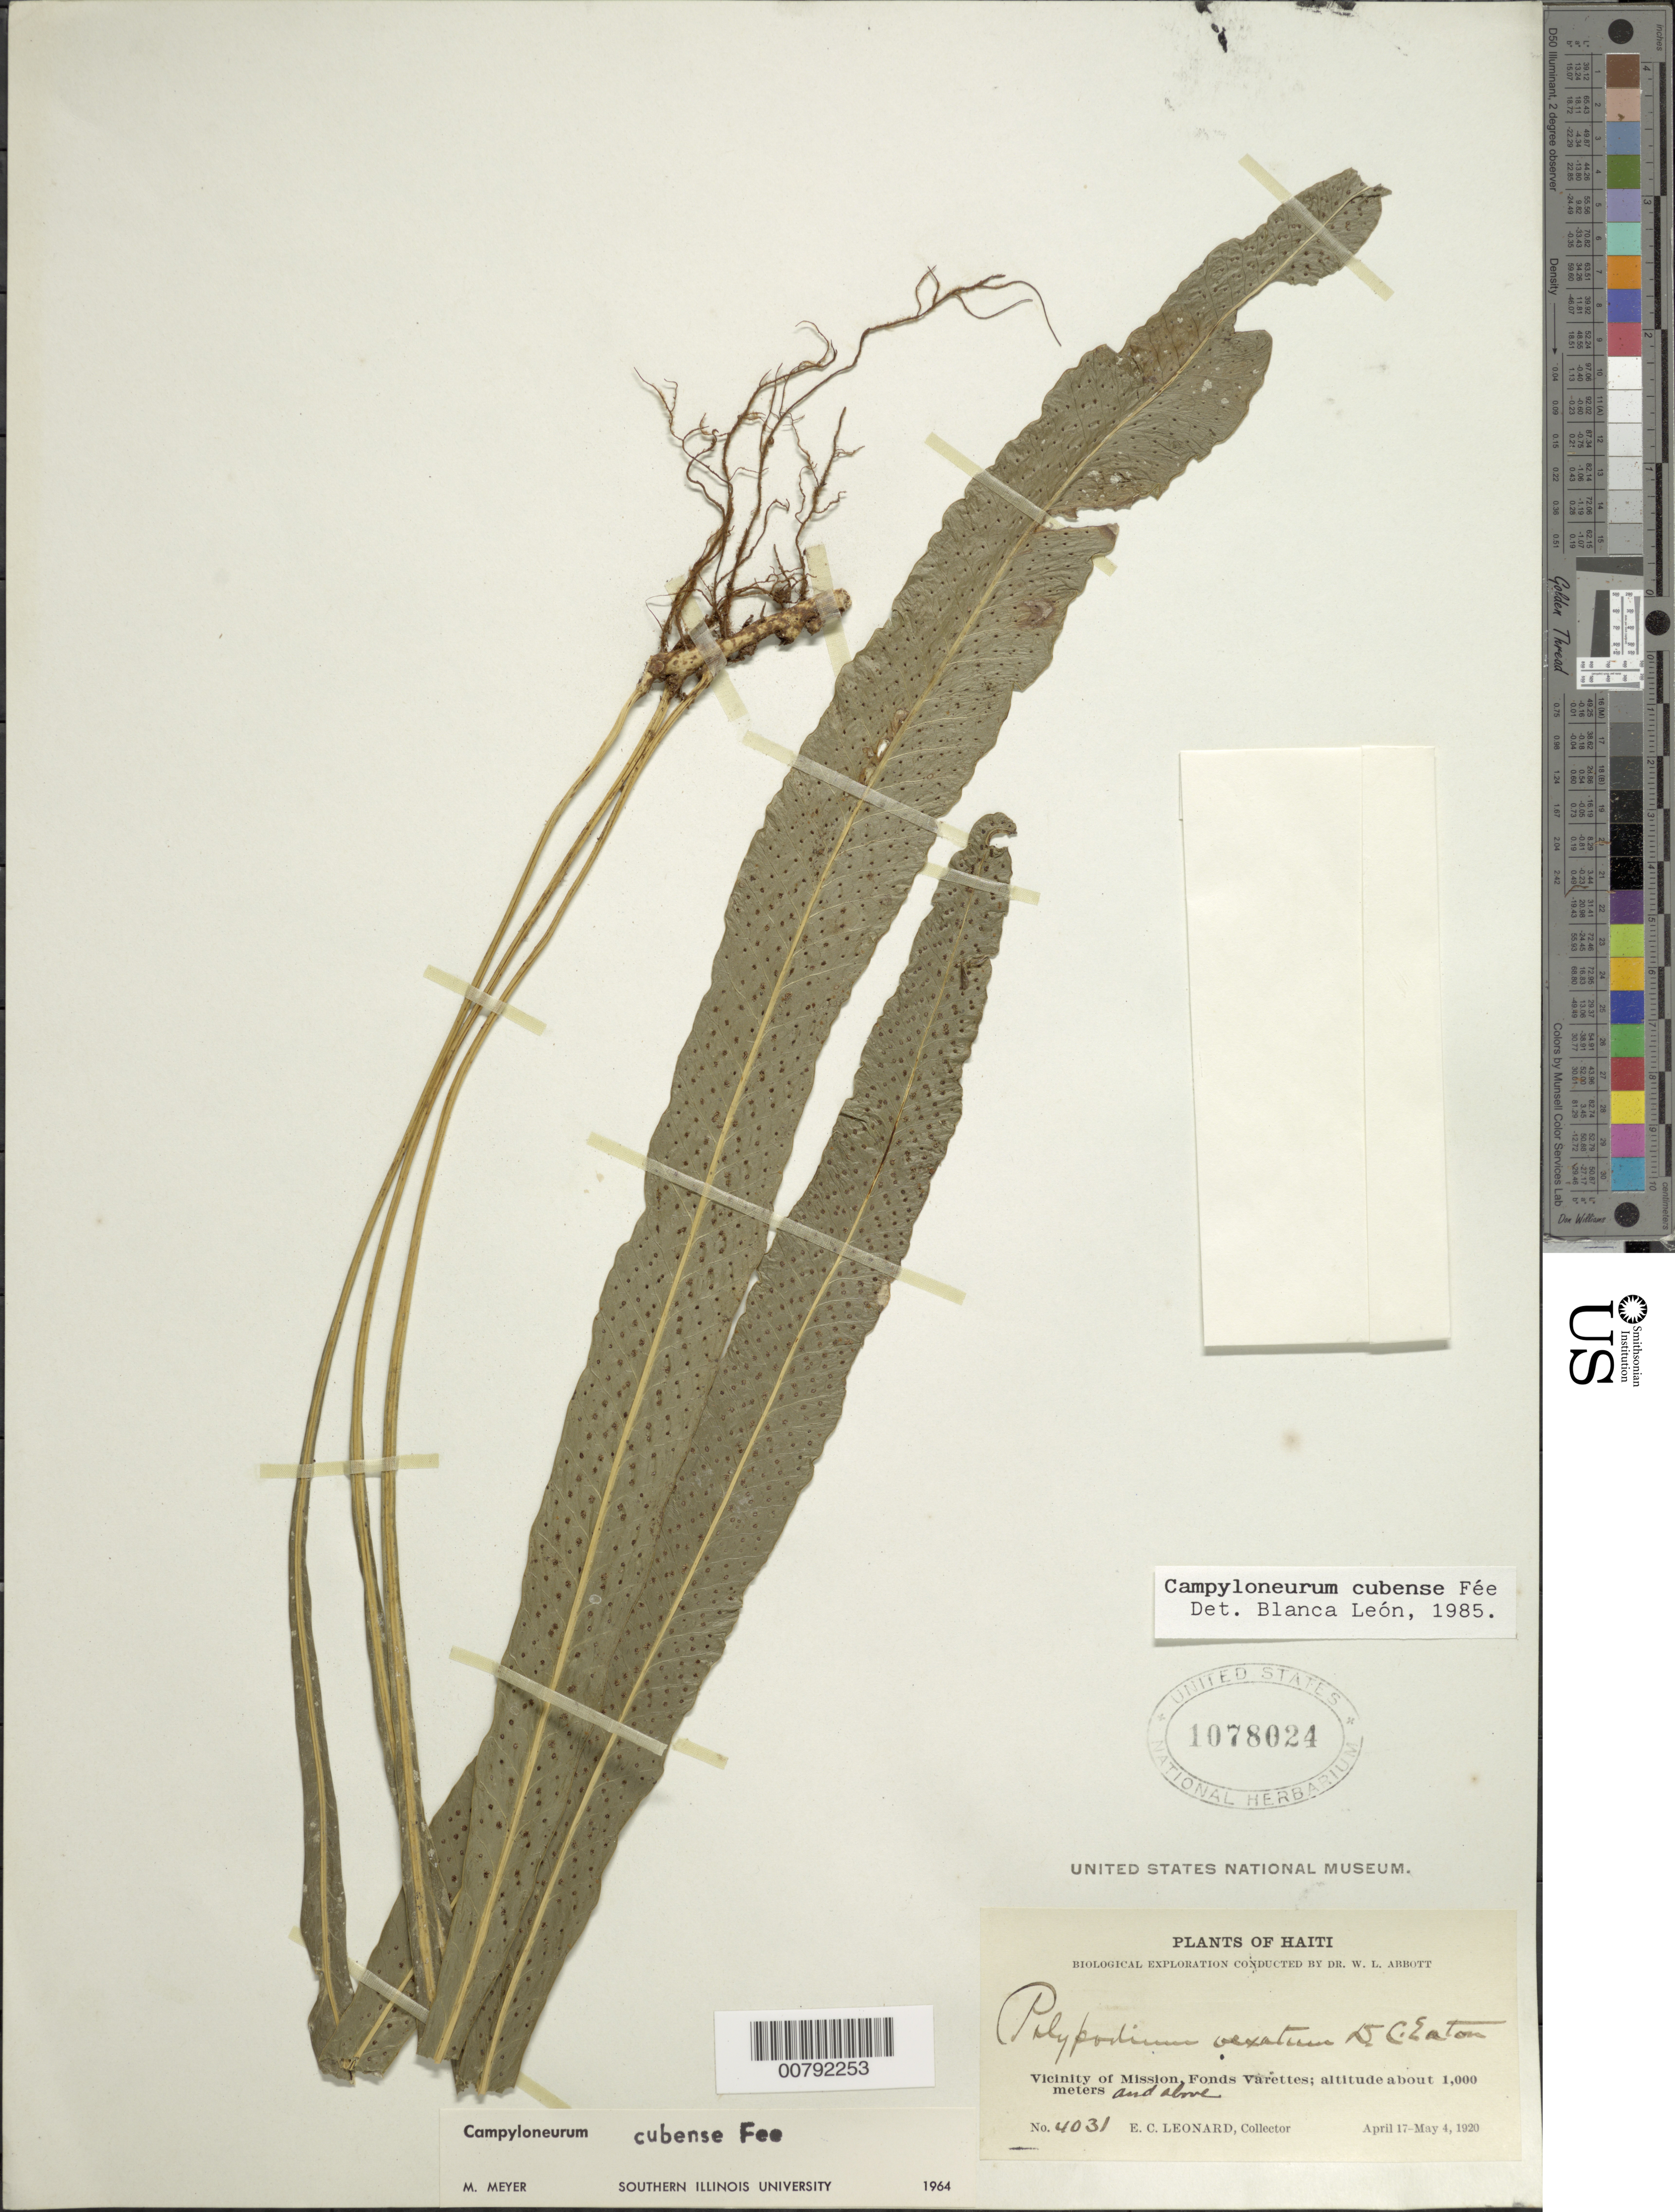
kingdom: Plantae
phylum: Tracheophyta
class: Polypodiopsida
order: Polypodiales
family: Polypodiaceae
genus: Campyloneurum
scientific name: Campyloneurum vexatum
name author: Ching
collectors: E. C. Leonard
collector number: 4031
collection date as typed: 17 Apr 1920 04 May 1920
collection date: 1920-04-17/1920-05-04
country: Haiti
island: Hispaniola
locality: Mission vicinity; Fonds Verettes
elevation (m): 1000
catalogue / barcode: US 1078024